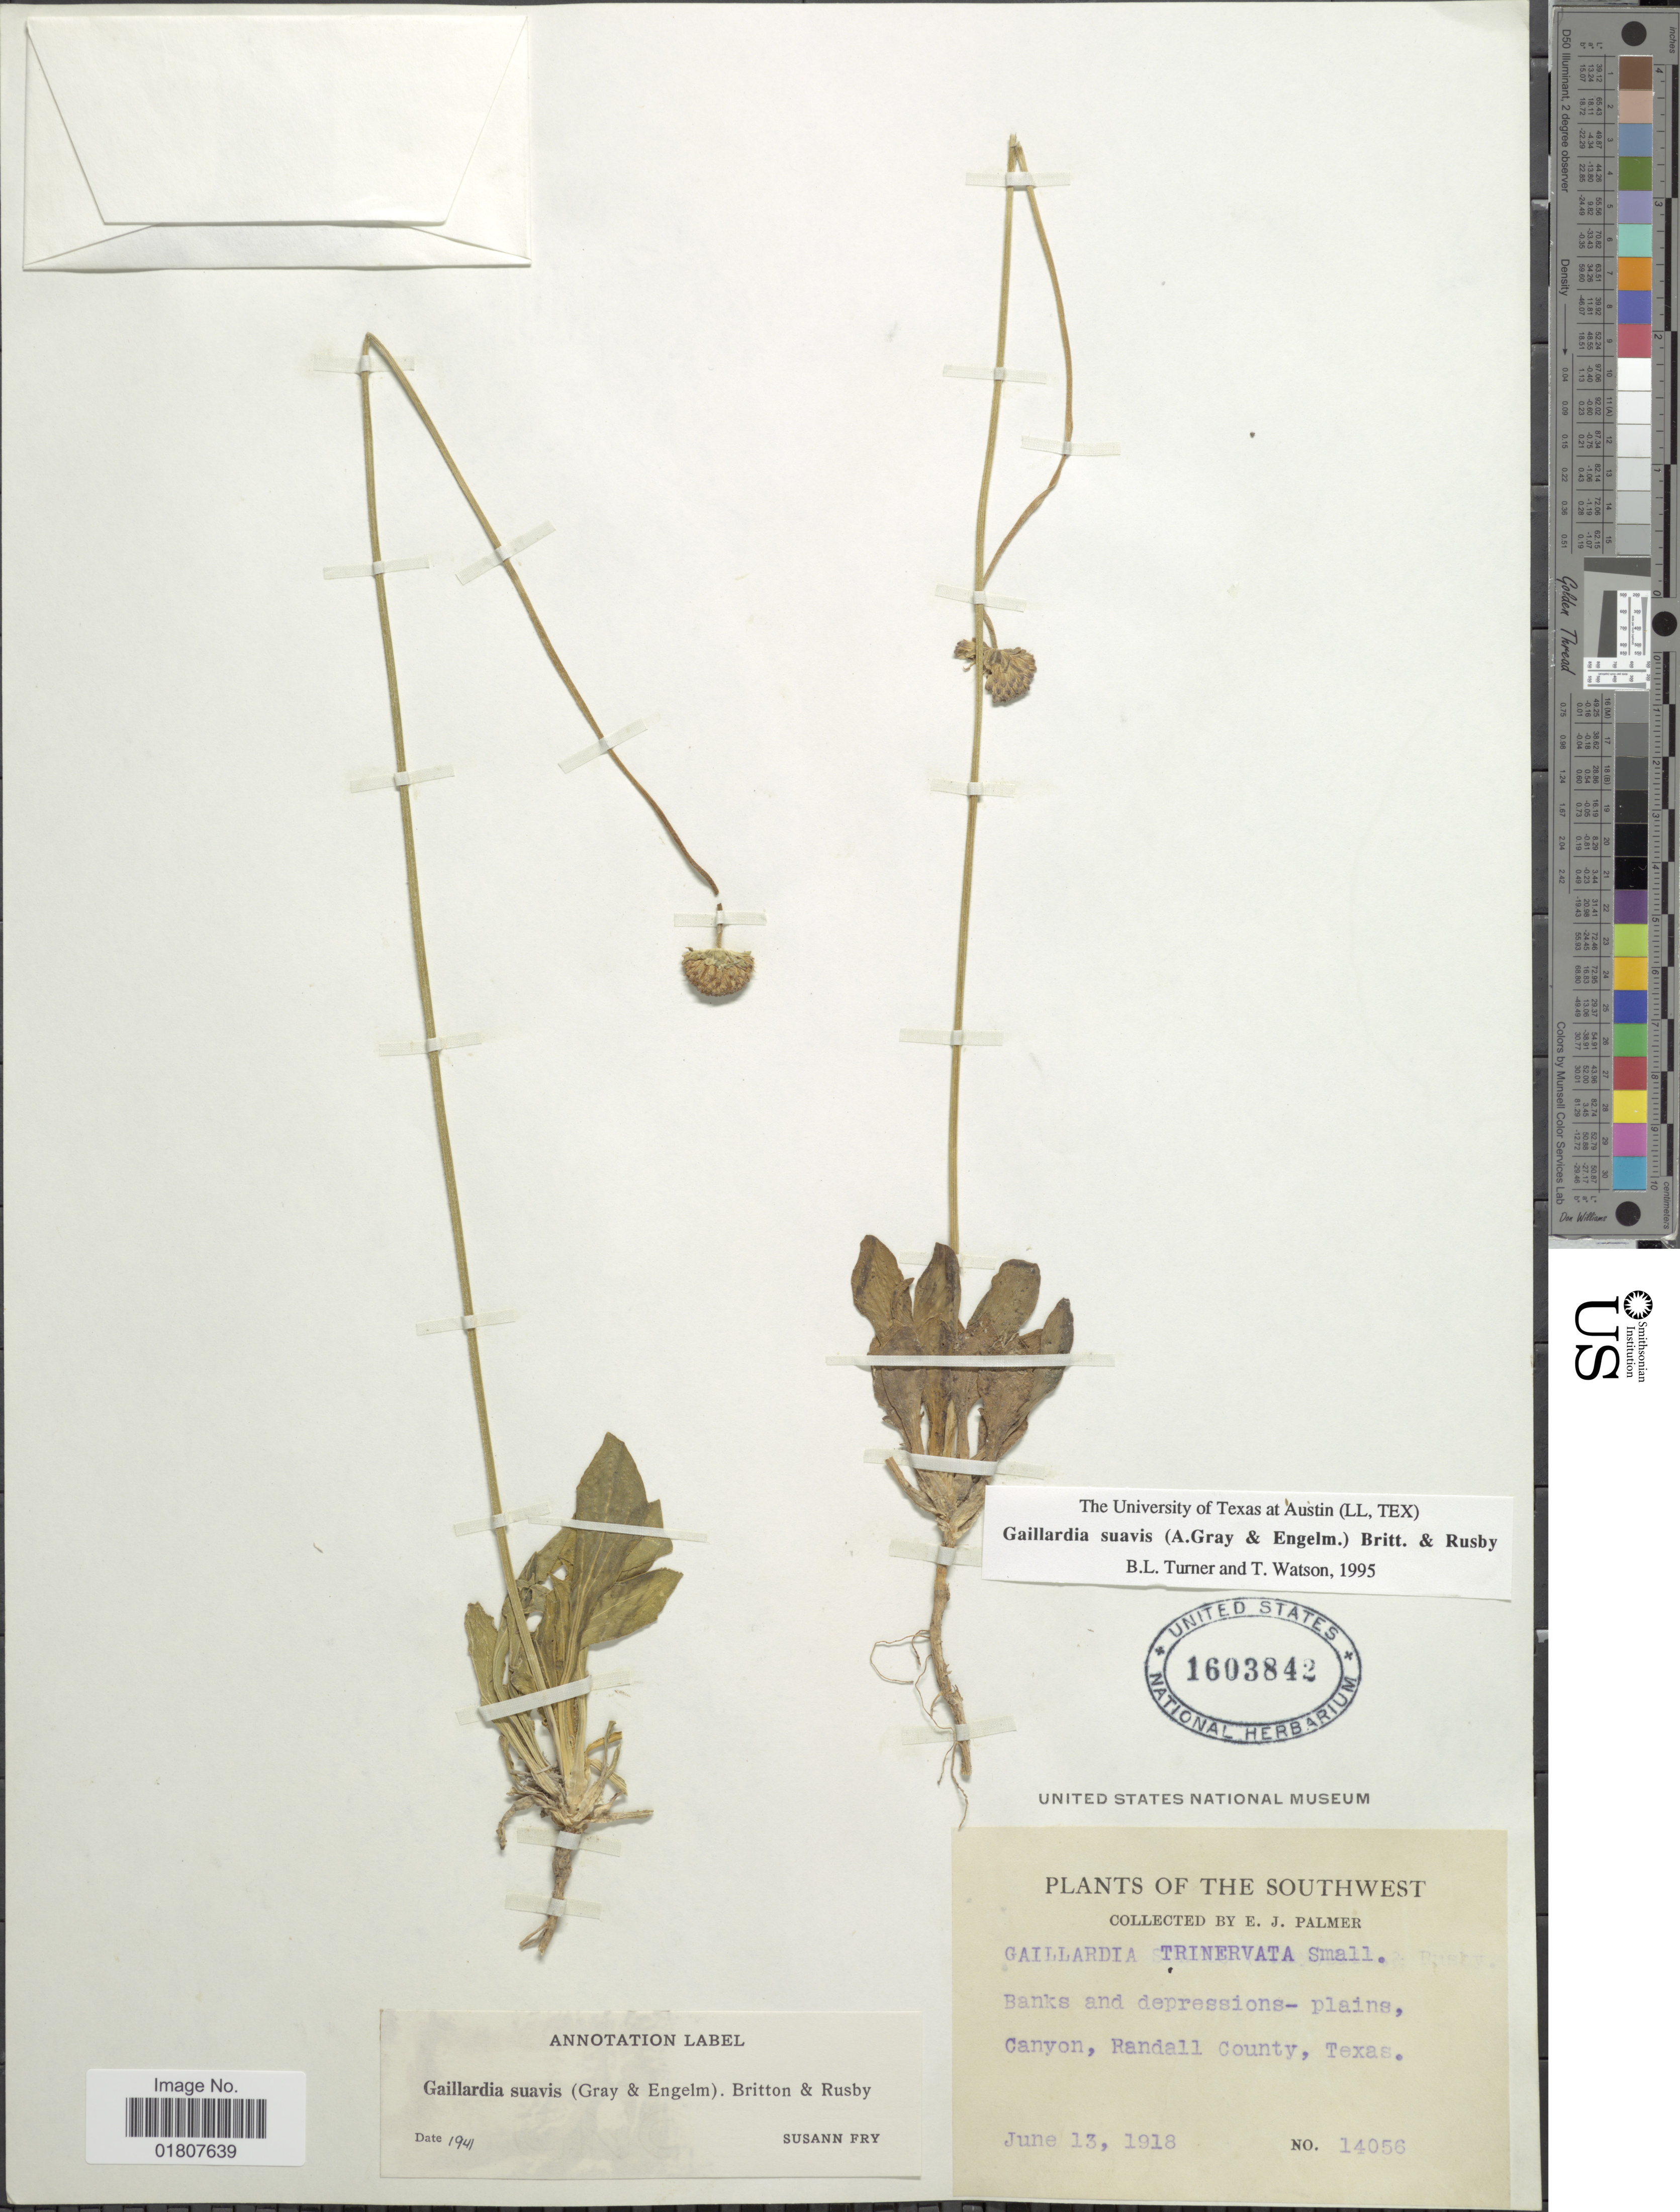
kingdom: Plantae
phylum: Tracheophyta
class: Magnoliopsida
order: Asterales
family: Asteraceae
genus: Gaillardia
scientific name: Gaillardia suavis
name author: (A. Gray & Engelm.) Britton & Rusby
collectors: E. J. Palmer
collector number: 14056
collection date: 1918-06-13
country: United States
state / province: Texas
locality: Southwest. Banks and depresions- plains, Canyon, Randall County, Texas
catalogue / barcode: US 1603842